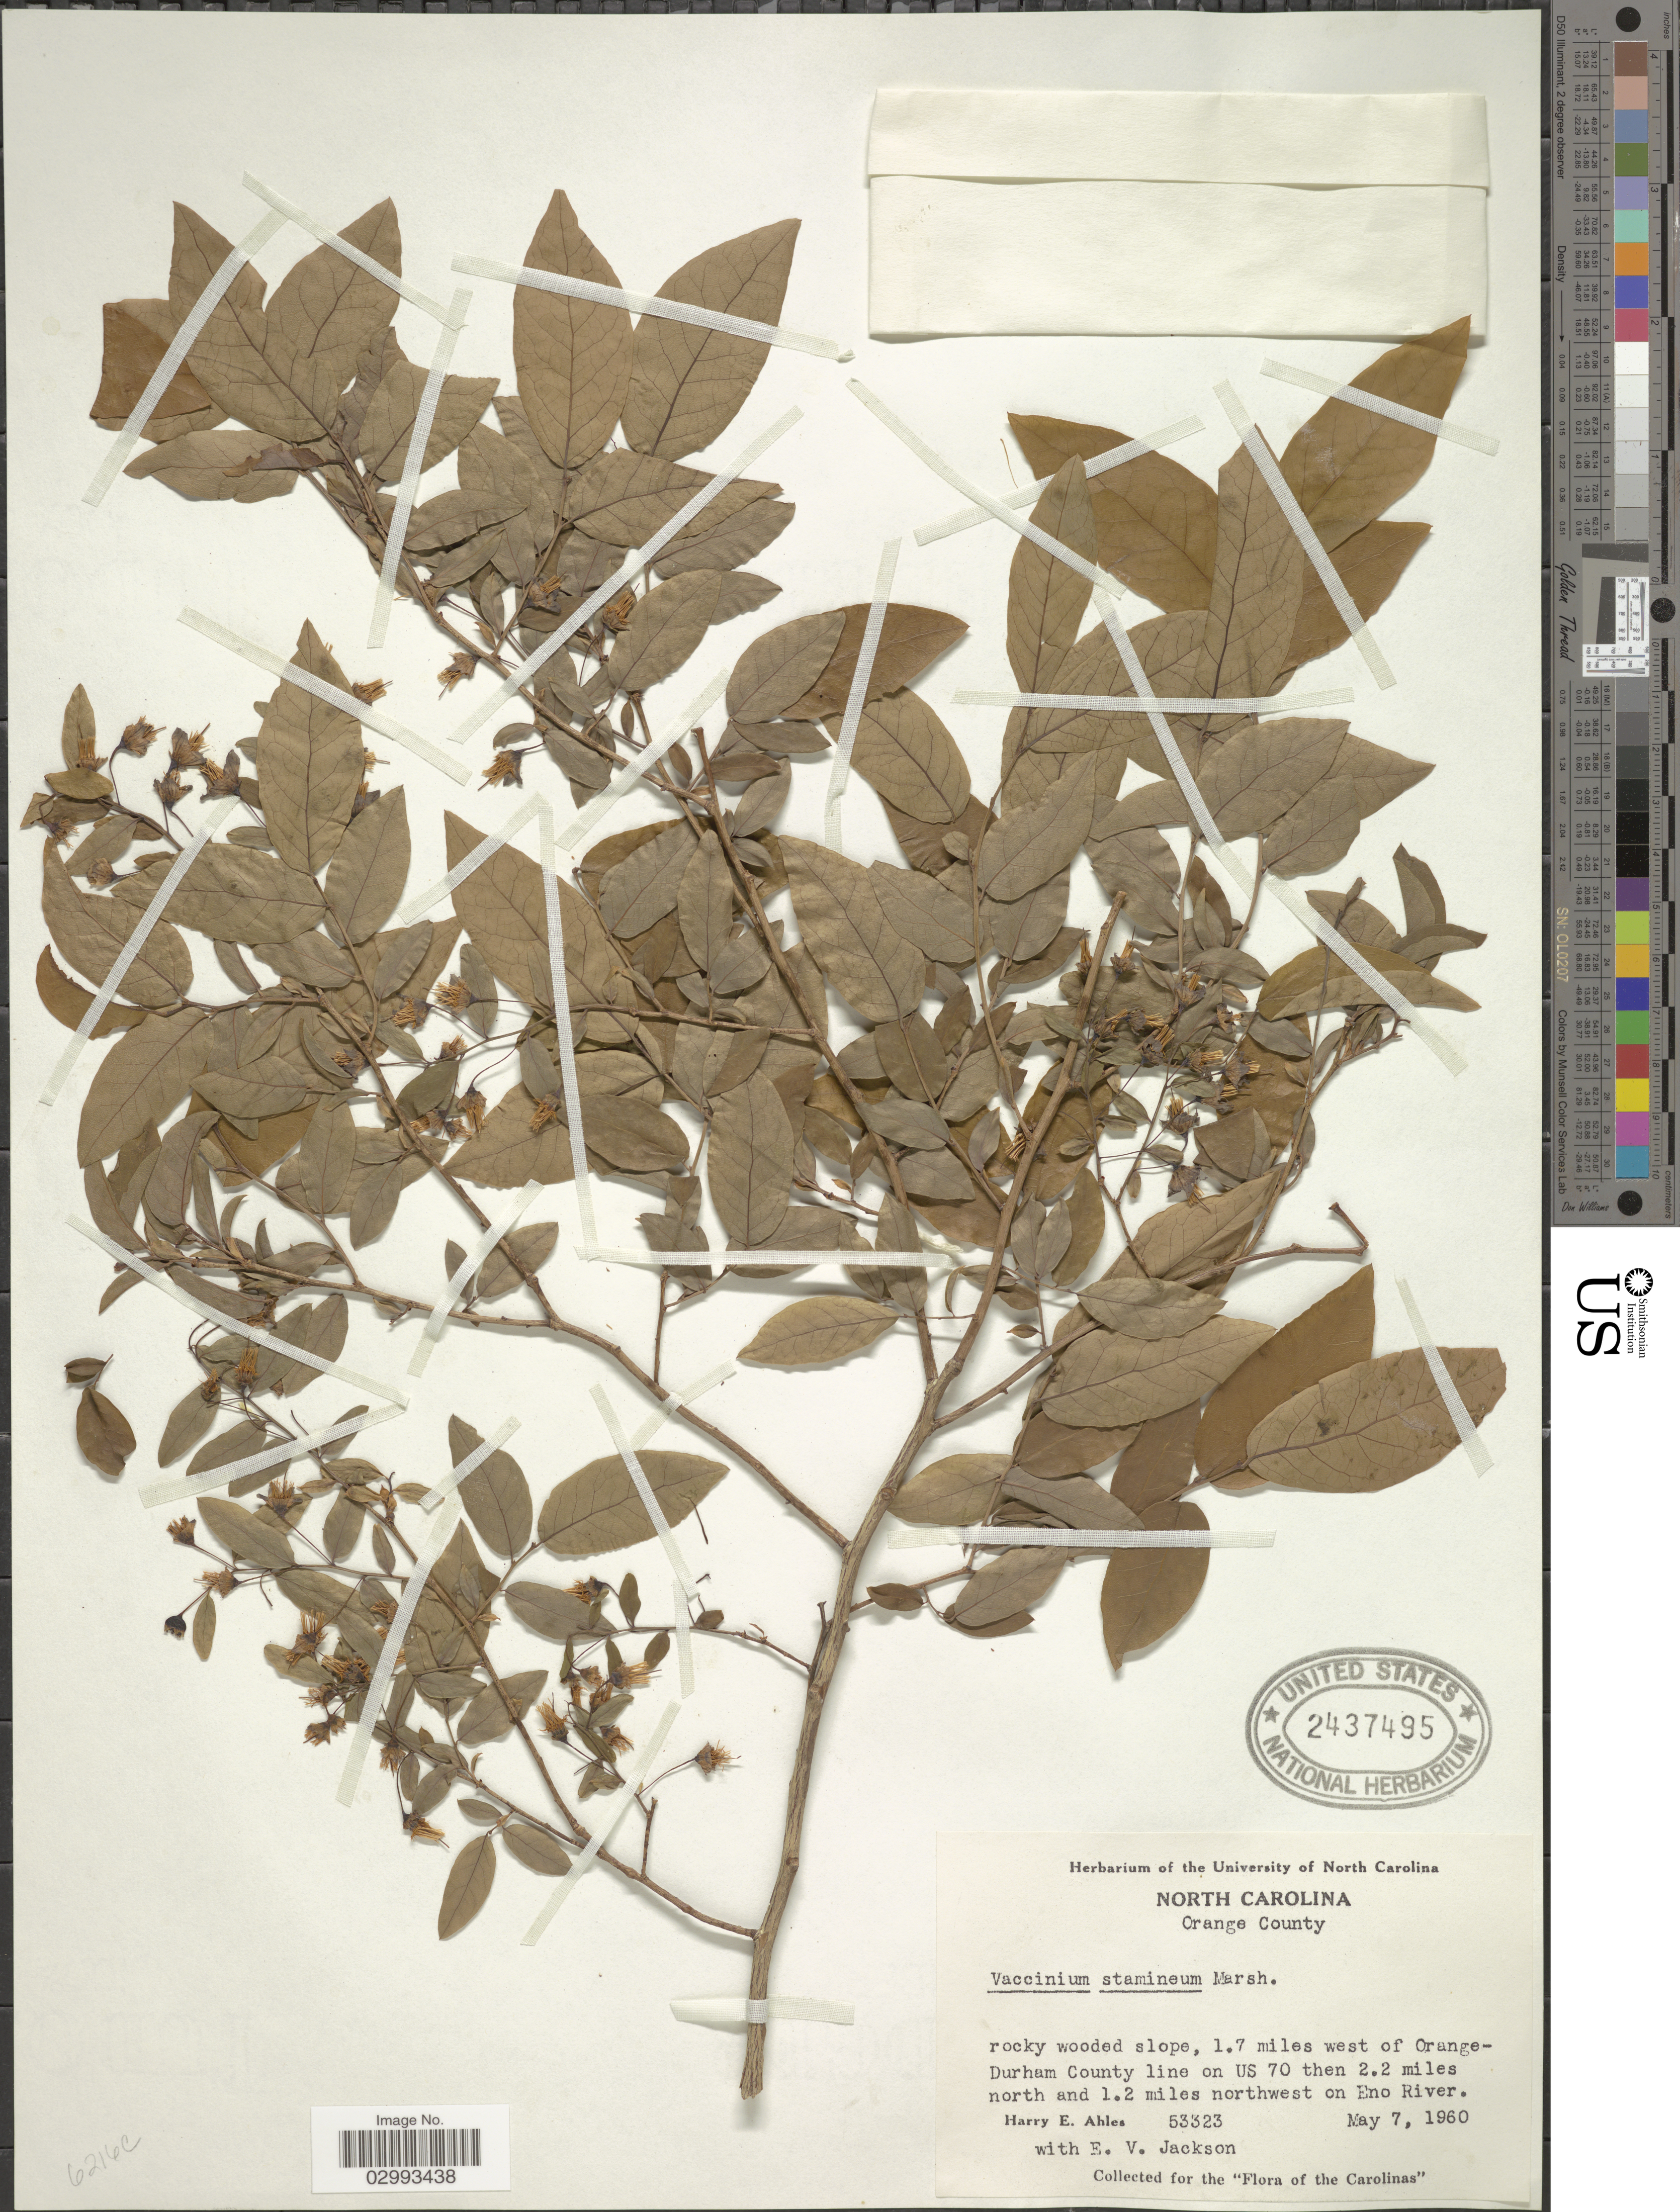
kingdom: Plantae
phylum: Tracheophyta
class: Magnoliopsida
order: Ericales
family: Ericaceae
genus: Polycodium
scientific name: Polycodium stamineum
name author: (L.) Greene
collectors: H. E. Ahles & E. Jackson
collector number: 53323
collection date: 1960-05-07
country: United States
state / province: North Carolina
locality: Orange County, rocky wooded slope, 1.7 miles west of Orange-Durham County line on US 70 then 2.2 miles north and 1.2 miles northwest on Eno River.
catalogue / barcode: US 2437495